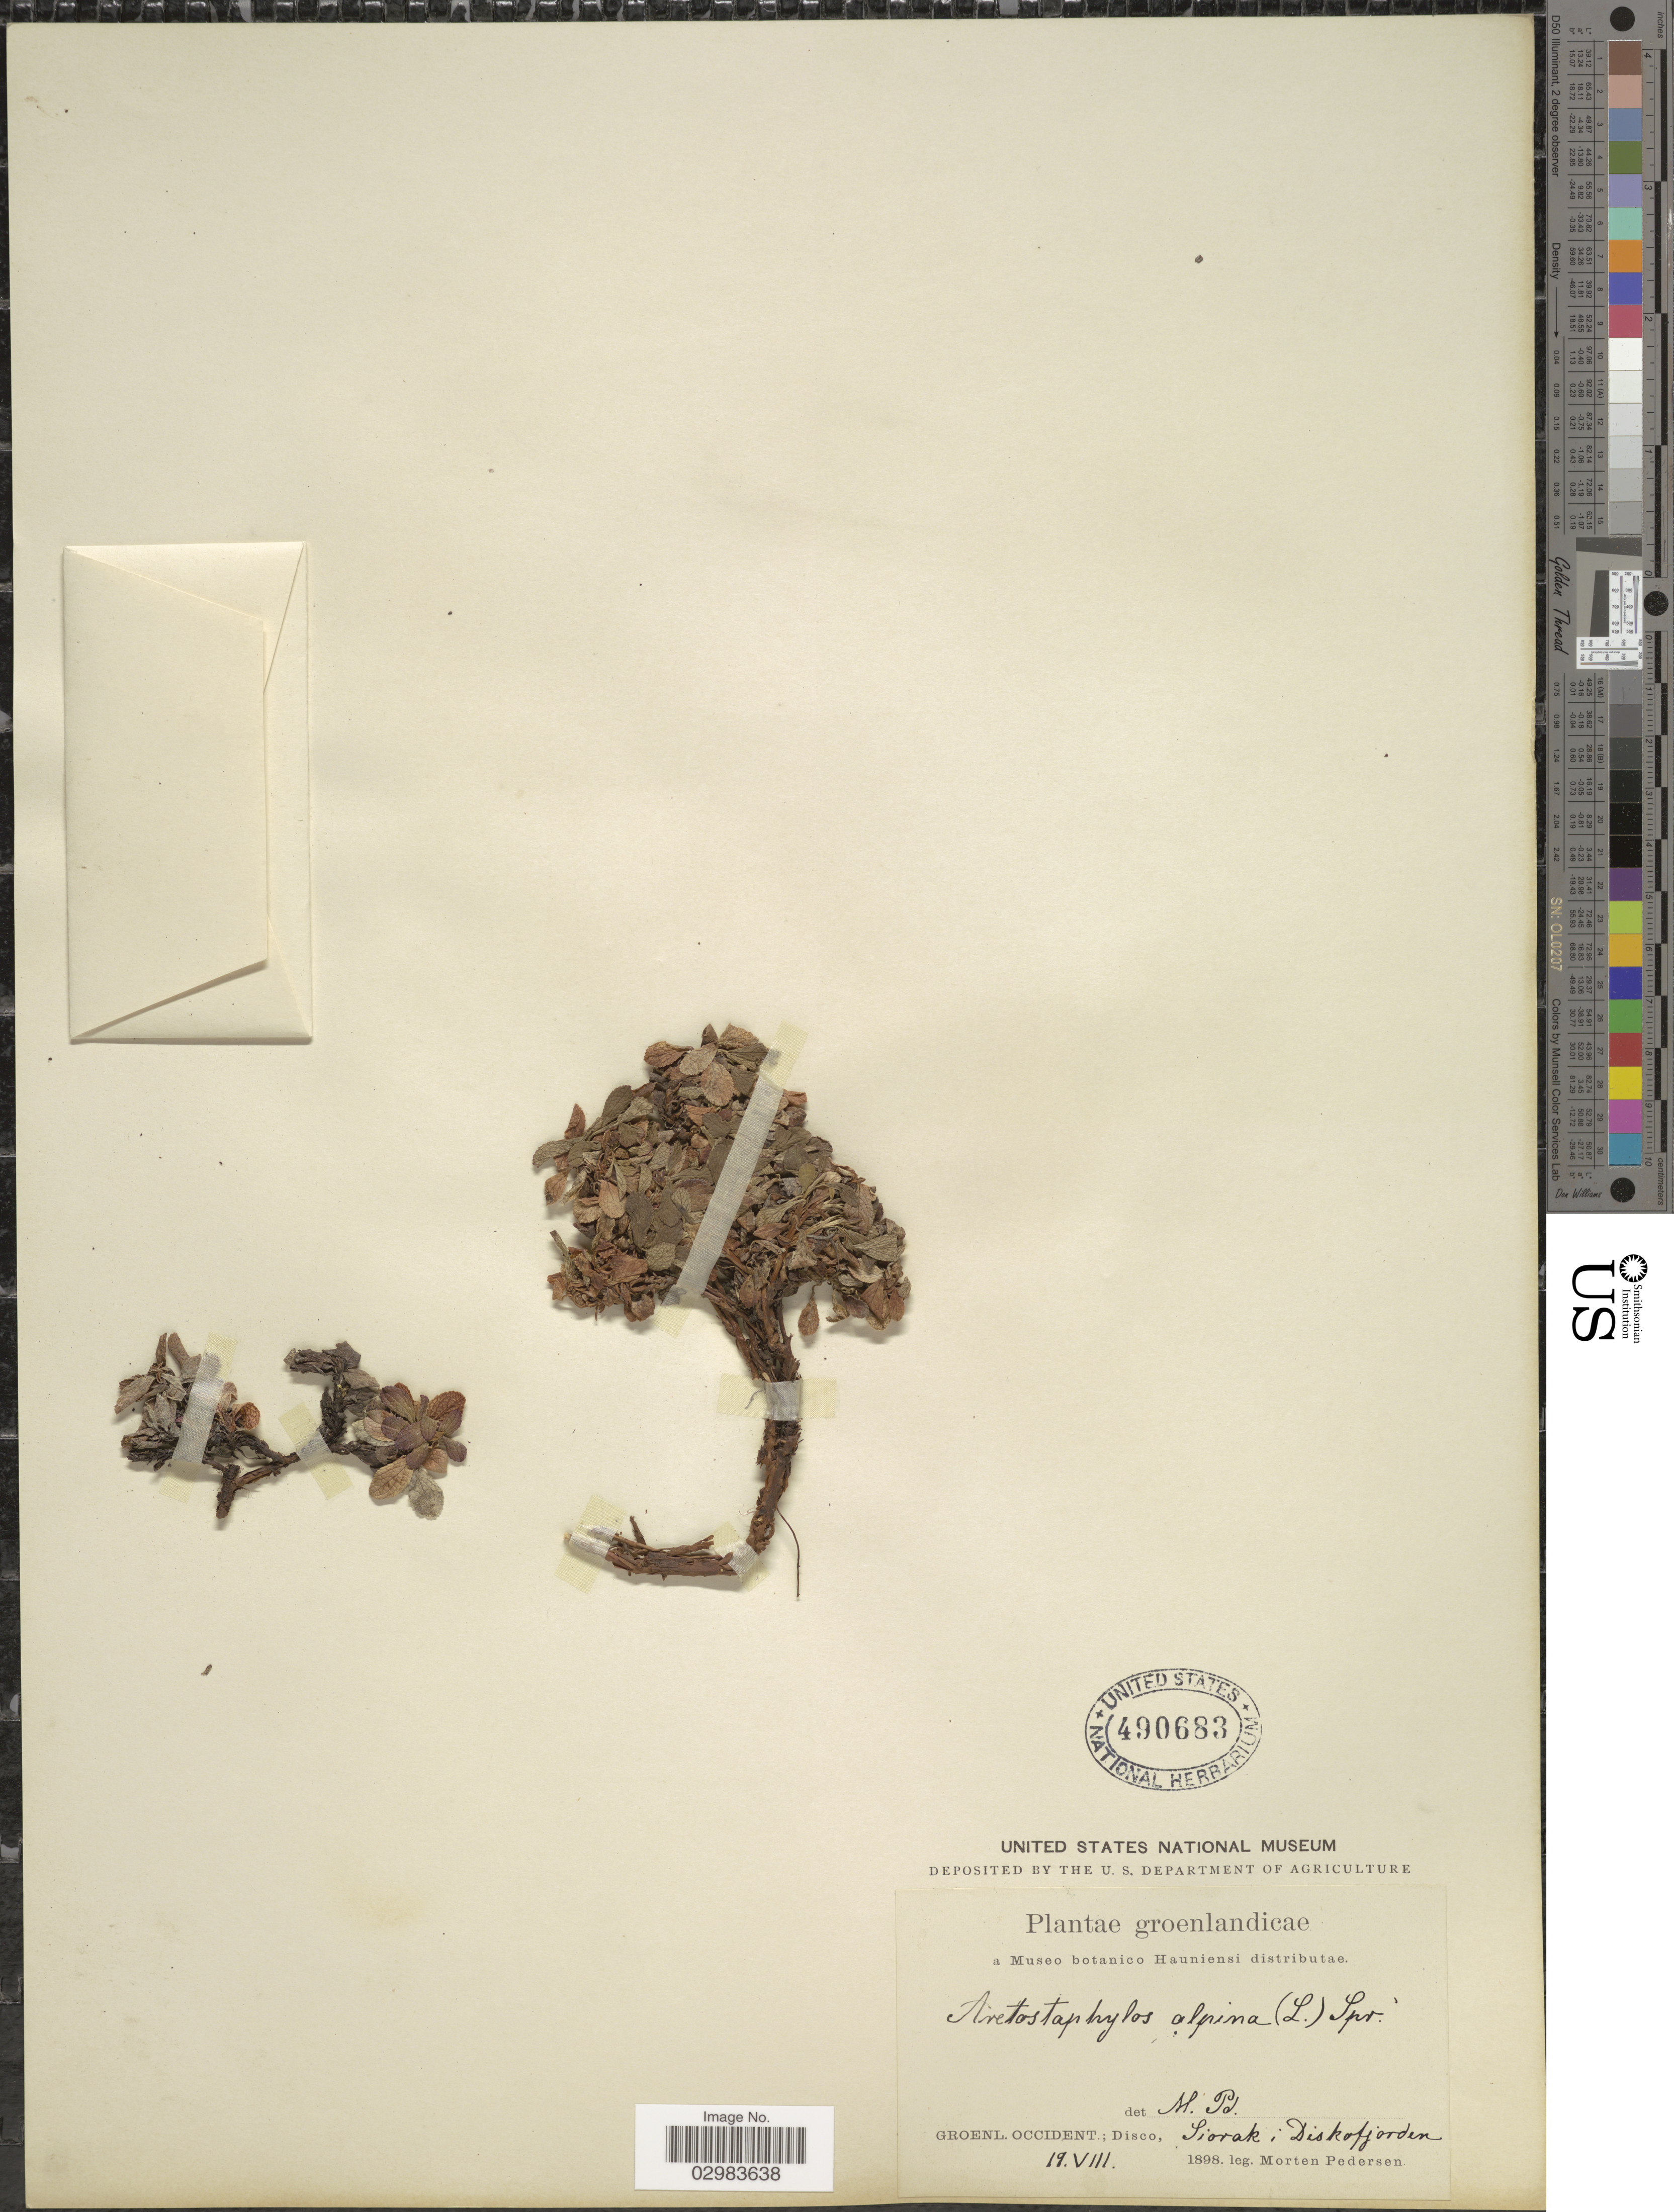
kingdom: Plantae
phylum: Tracheophyta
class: Magnoliopsida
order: Ericales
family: Ericaceae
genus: Arctostaphylos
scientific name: Arctostaphylos alpina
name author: (L.) Spreng.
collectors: M. Pedersen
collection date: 1898-08-19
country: Greenland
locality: Groenl. Occident.; Disco, Siorak i Diskofjorden.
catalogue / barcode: US 490683